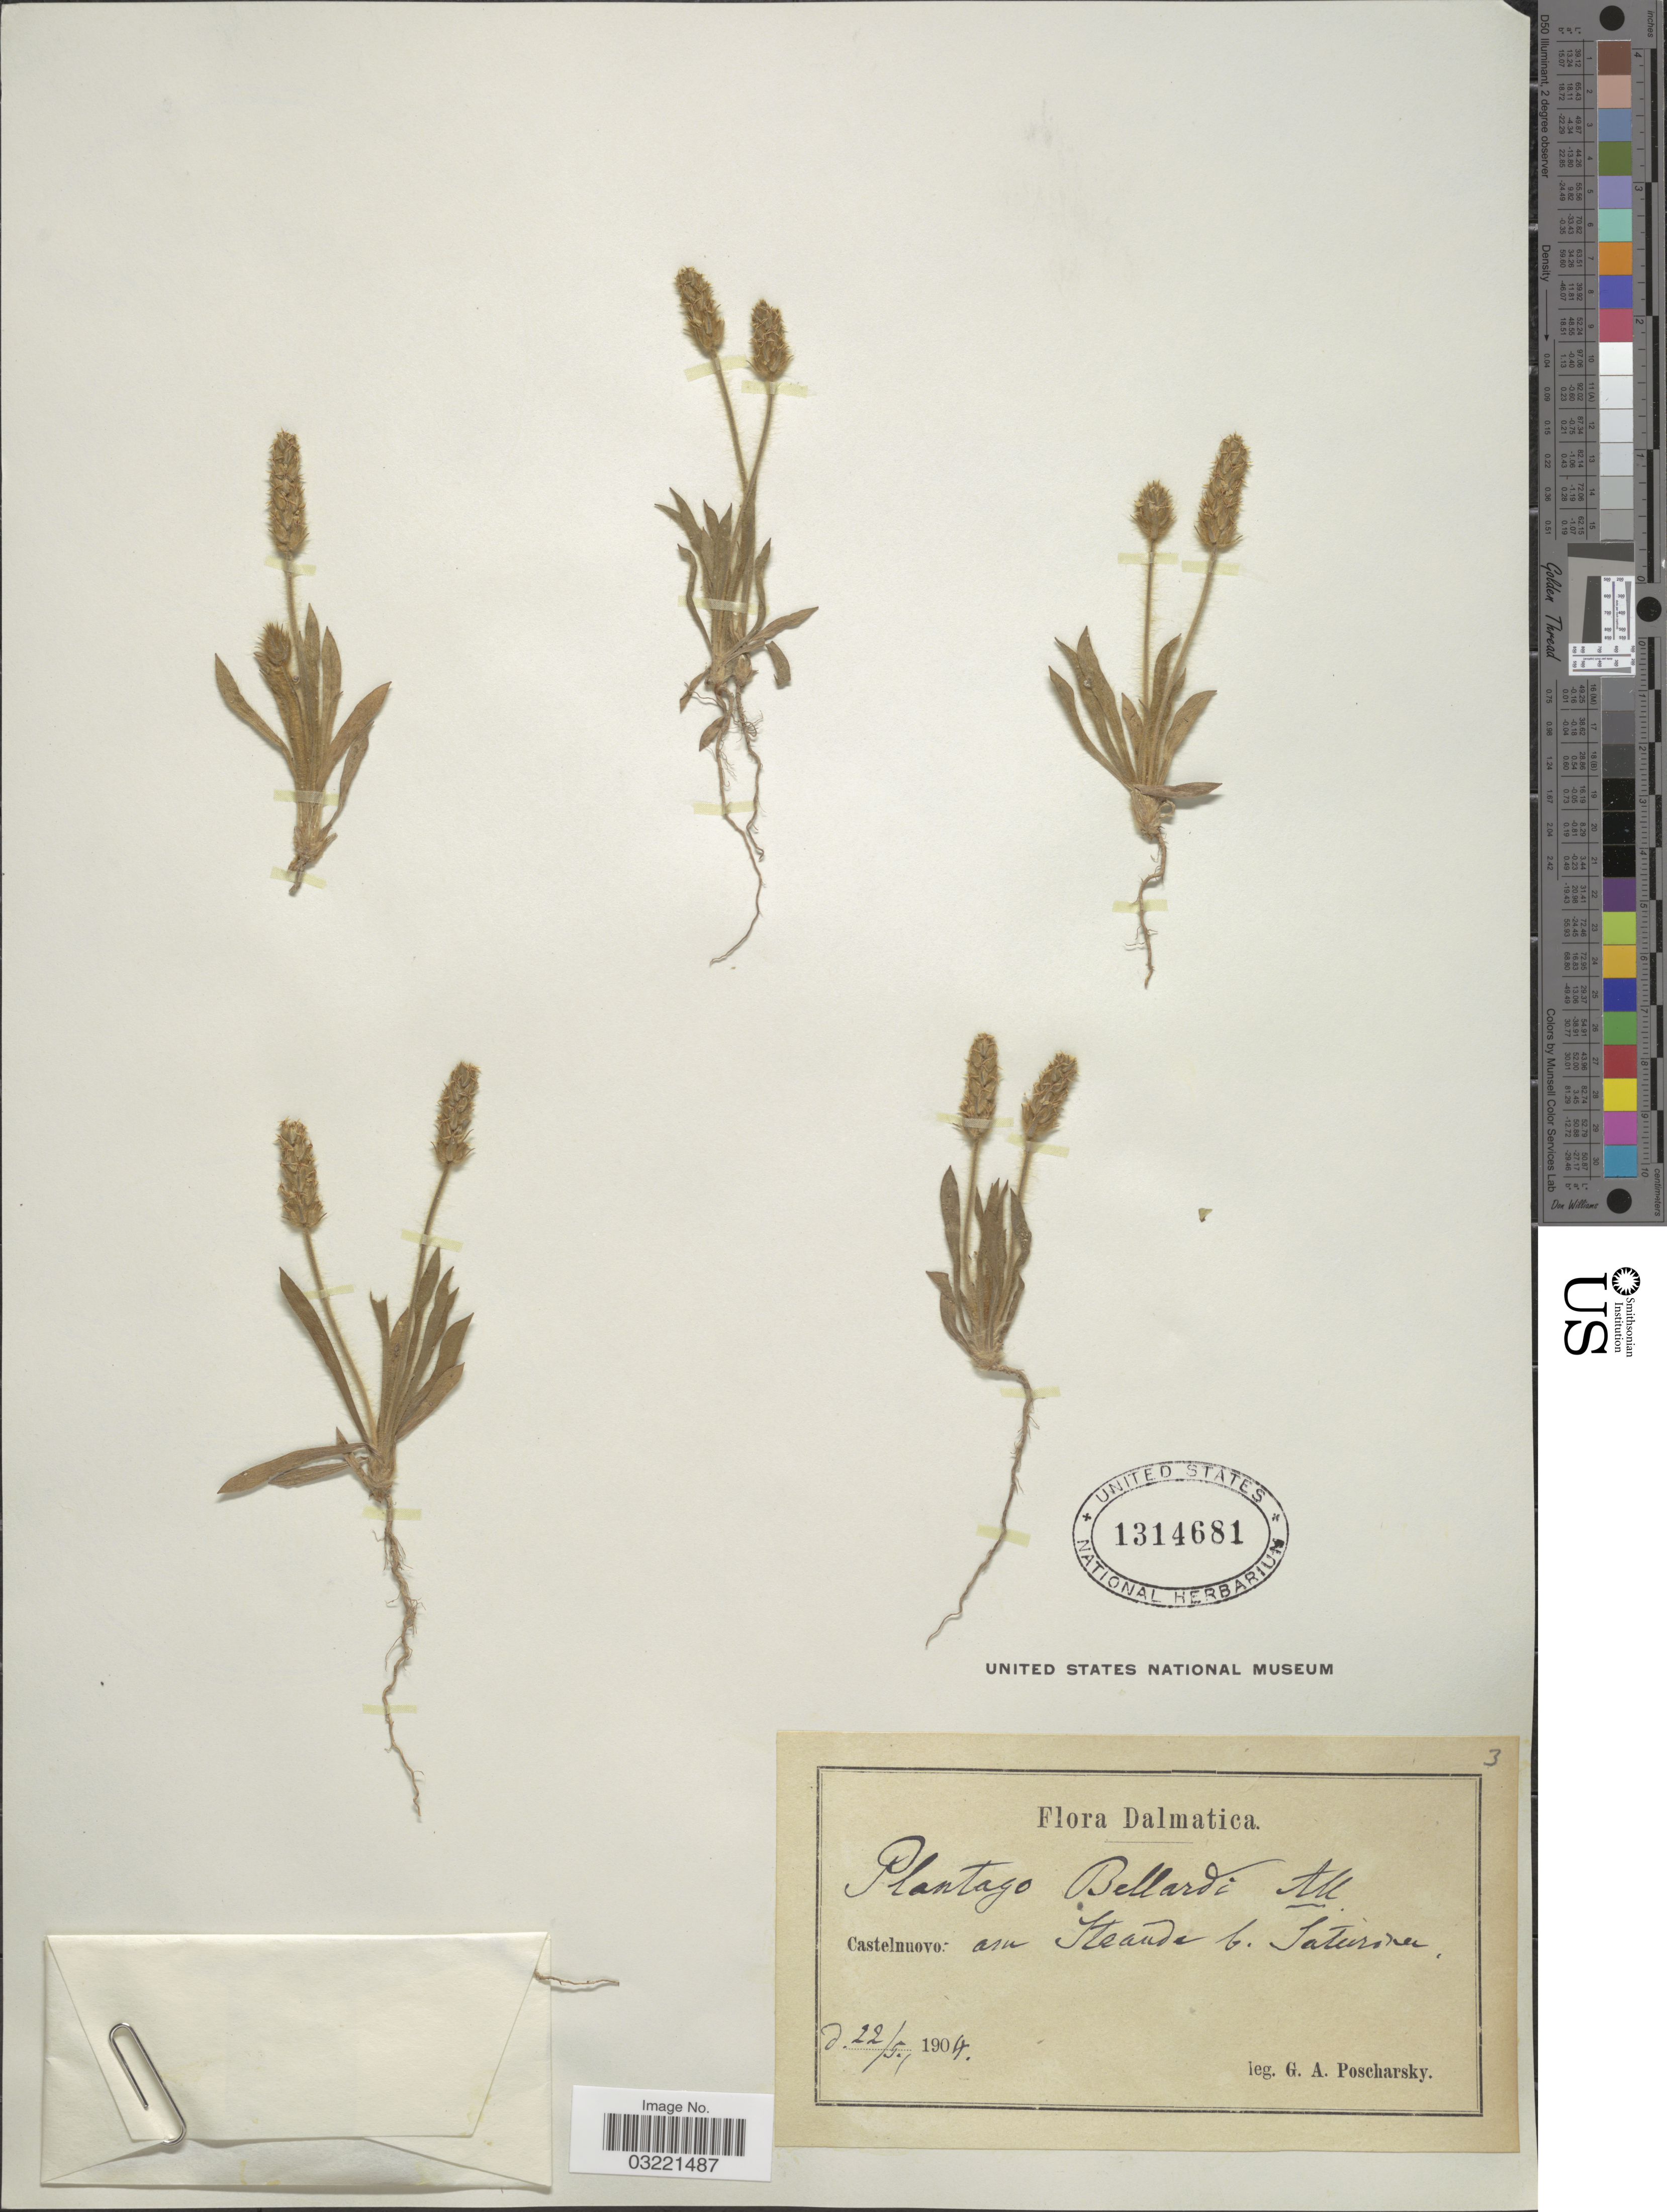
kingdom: Plantae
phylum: Tracheophyta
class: Magnoliopsida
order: Lamiales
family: Plantaginaceae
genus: Plantago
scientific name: Plantago bellardi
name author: All.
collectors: G. Poscharsky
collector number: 3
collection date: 1904-05-22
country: Croatia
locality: Dalmatica. Castelnuovo: am strande b. Saturner [interpreted].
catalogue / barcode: US 1314681